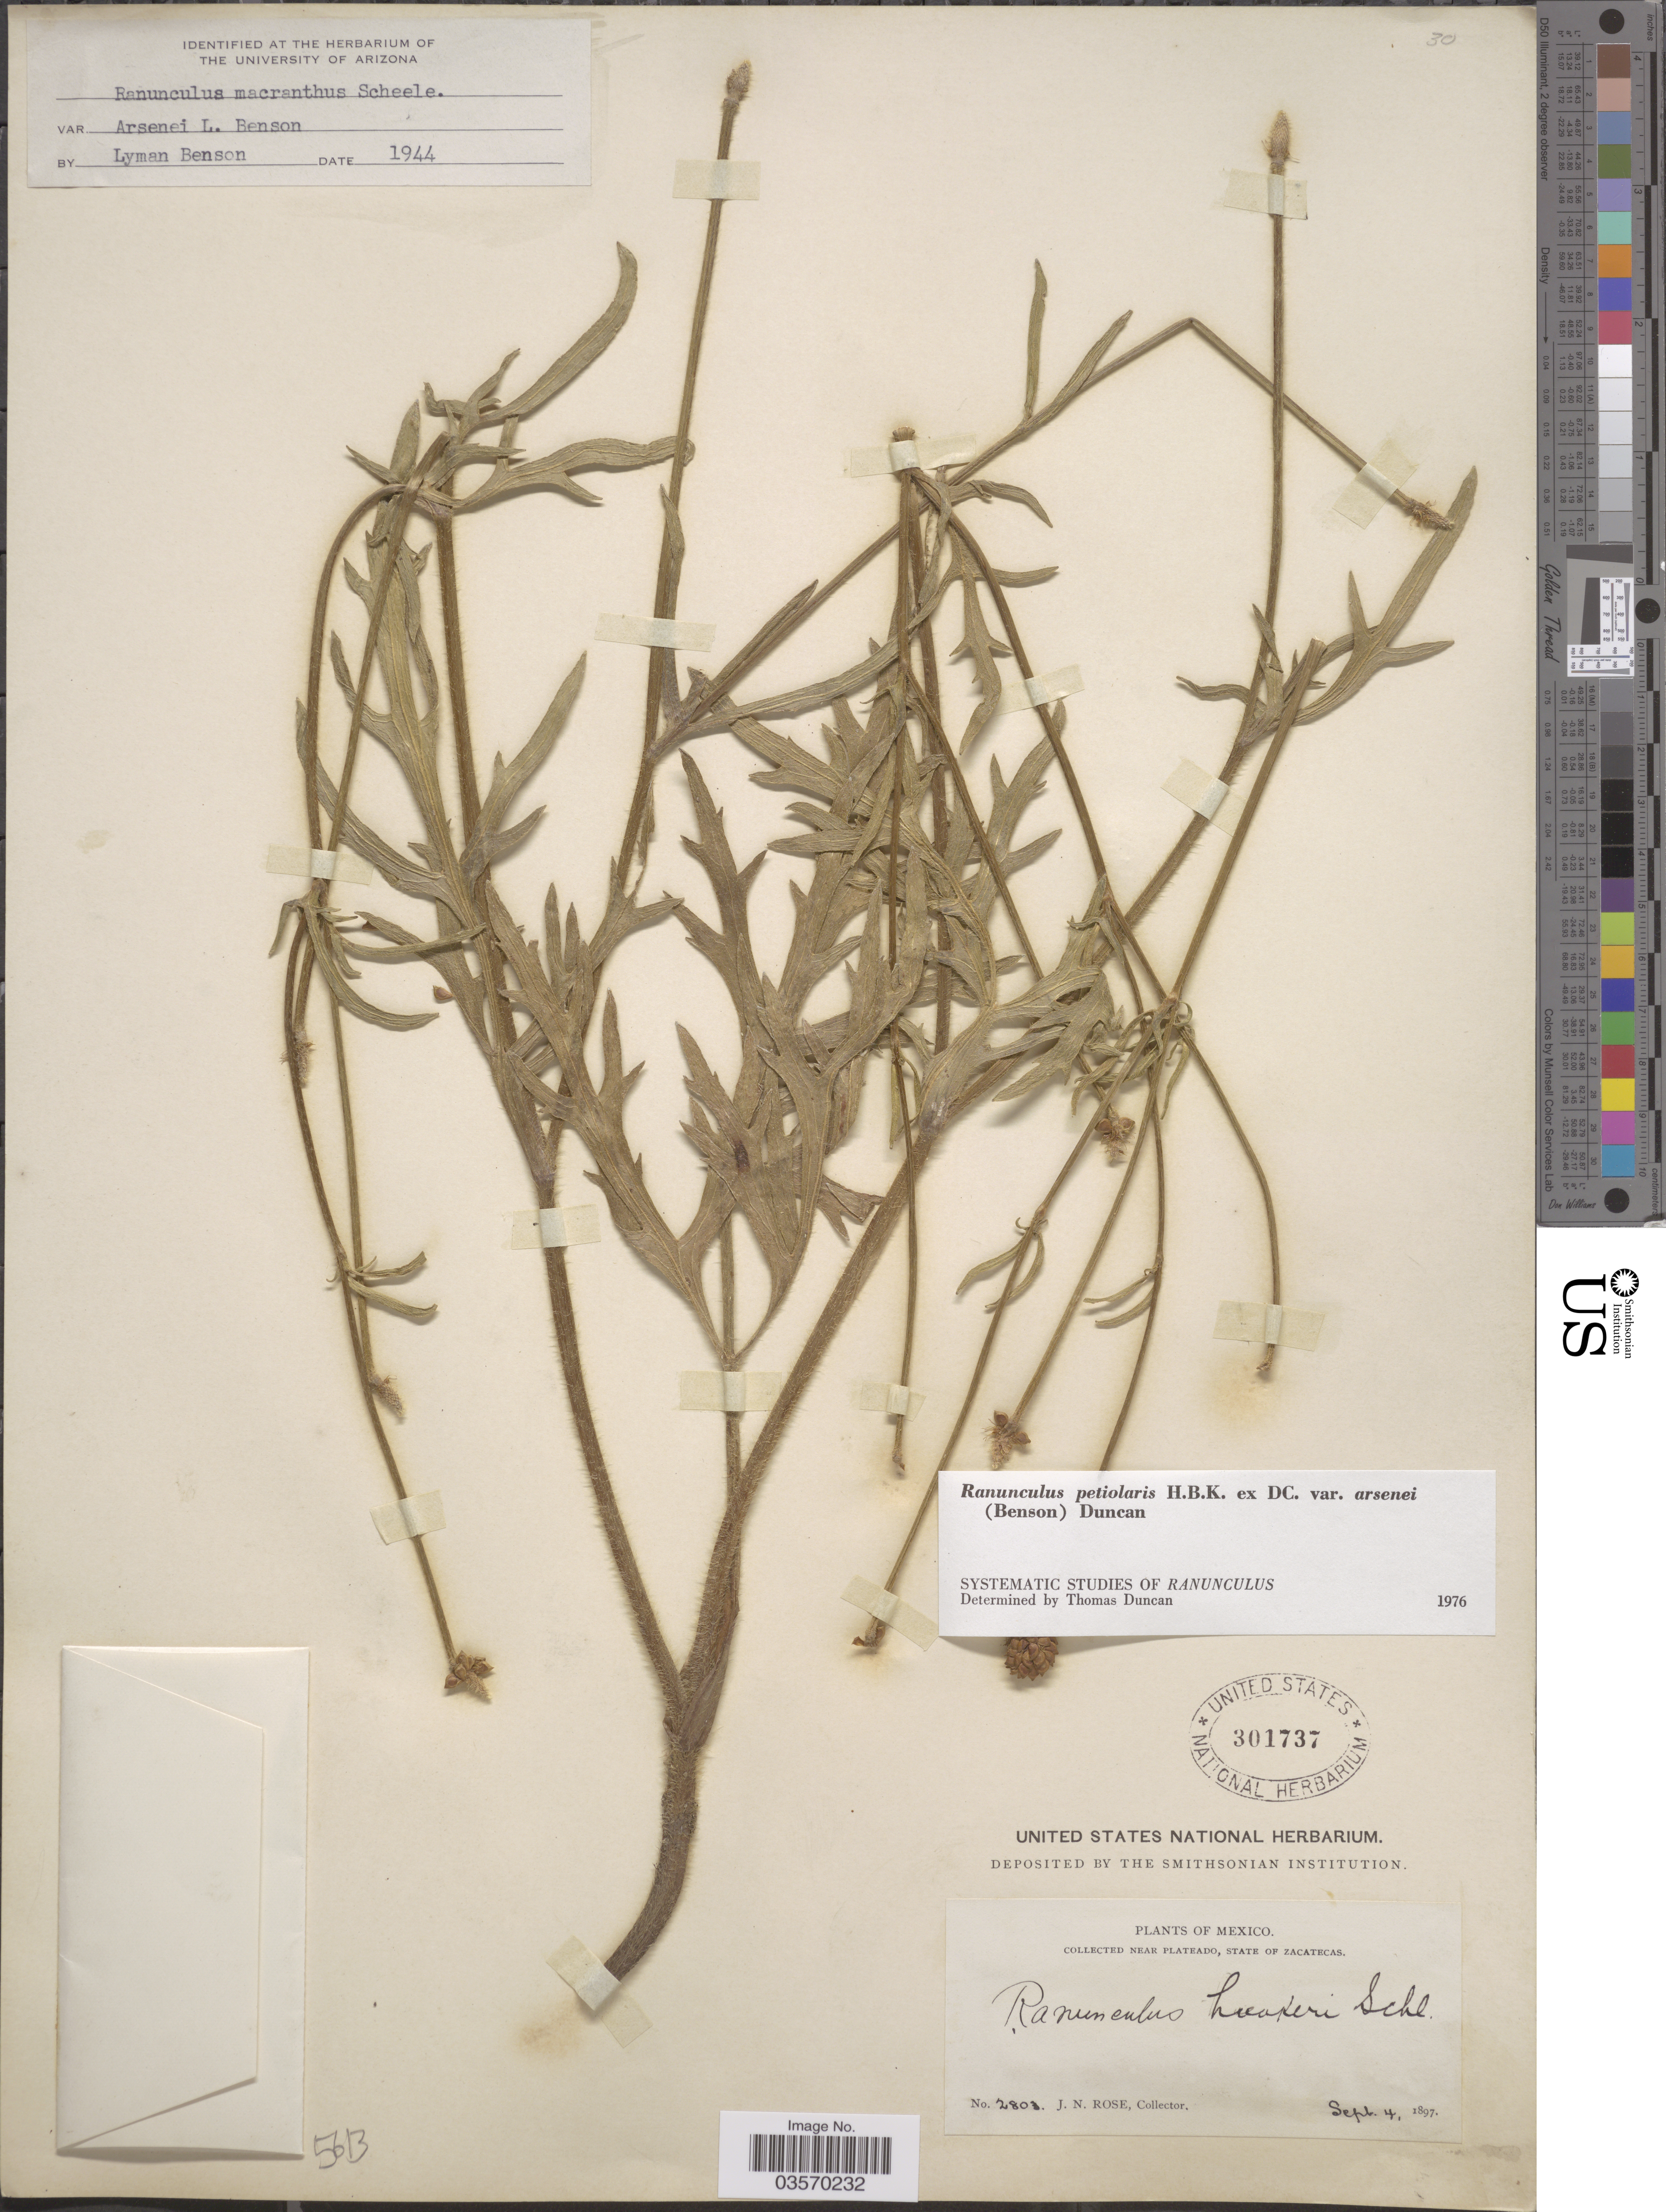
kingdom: Plantae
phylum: Tracheophyta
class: Magnoliopsida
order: Ranunculales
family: Ranunculaceae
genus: Ranunculus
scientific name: Ranunculus petiolaris var. arsenei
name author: (L.D. Benson) Duncan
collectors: J. N. Rose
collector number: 2803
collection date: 1897-09-04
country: Mexico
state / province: Zacatecas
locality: Near Plateado.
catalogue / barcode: US 301737